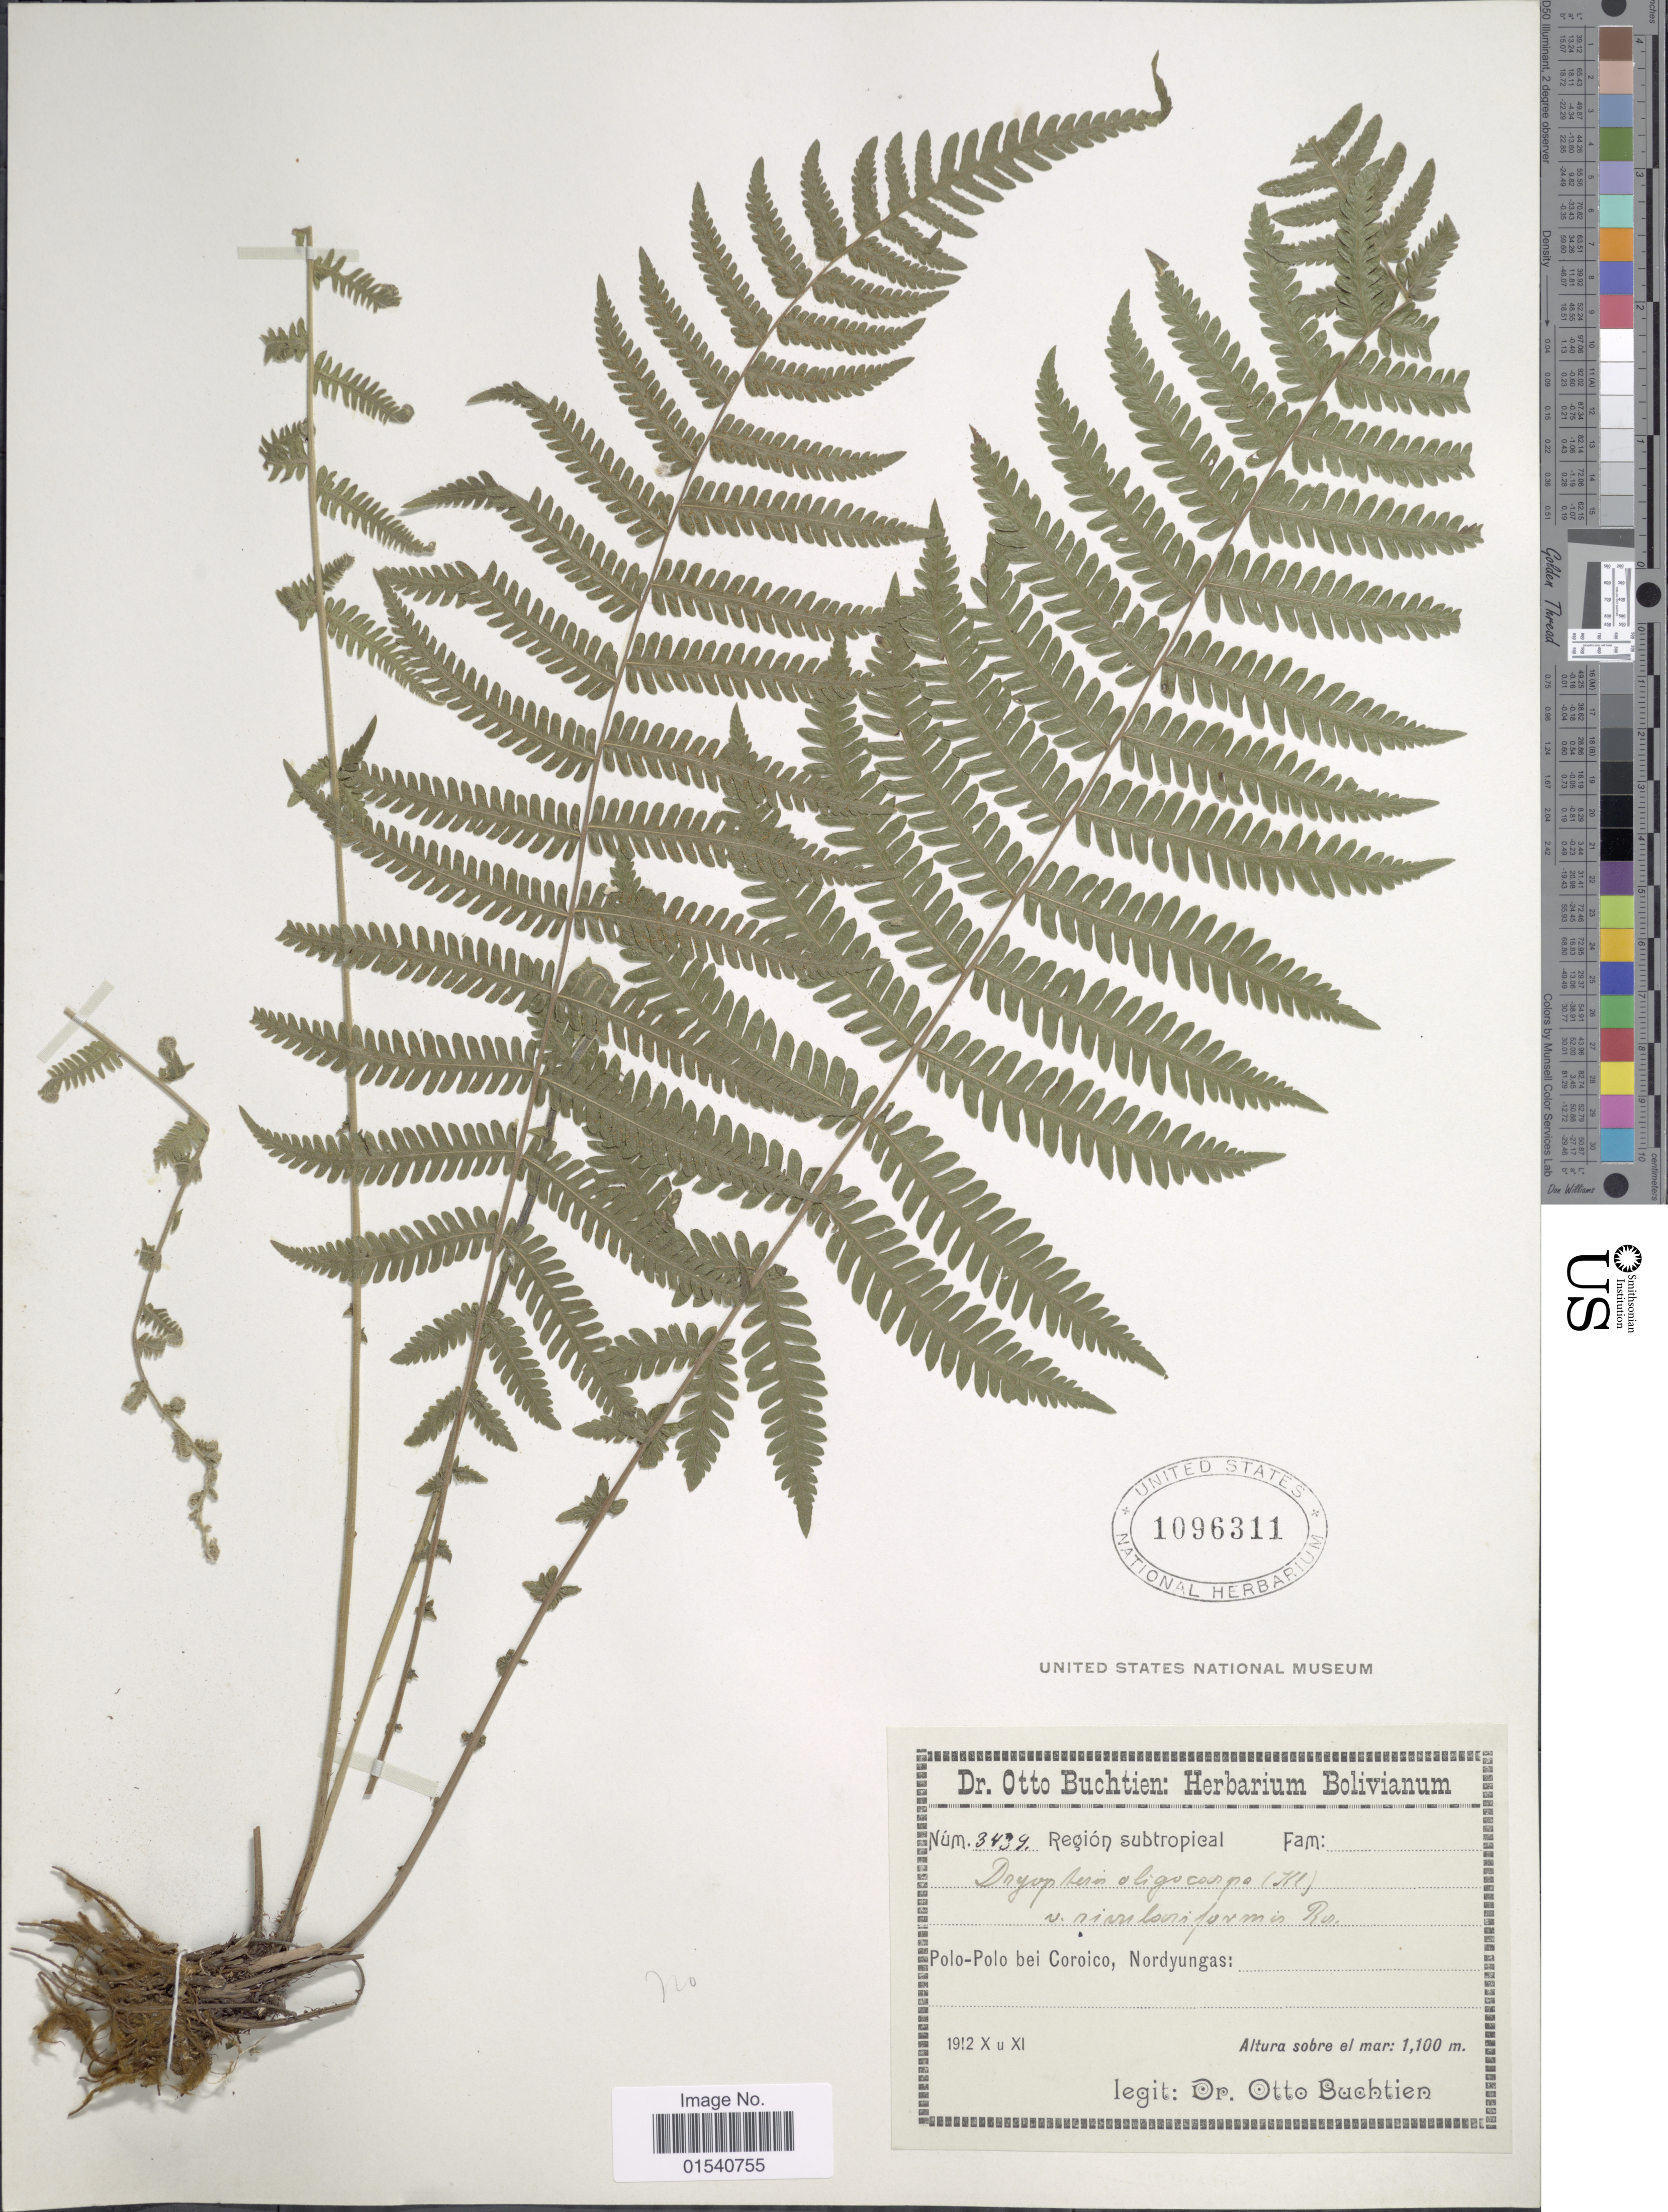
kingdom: Plantae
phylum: Tracheophyta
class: Polypodiopsida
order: Polypodiales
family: Thelypteridaceae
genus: Amauropelta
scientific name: Amauropelta rivulariformis (Rosenst.) comb. nov., ined 2015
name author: (Rosenst.)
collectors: O. Buchtien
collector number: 3439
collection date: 1912-10/1912-11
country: Bolivia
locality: Polo-Polo bei Corico, Nordyungas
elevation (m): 1100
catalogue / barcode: US 1096311